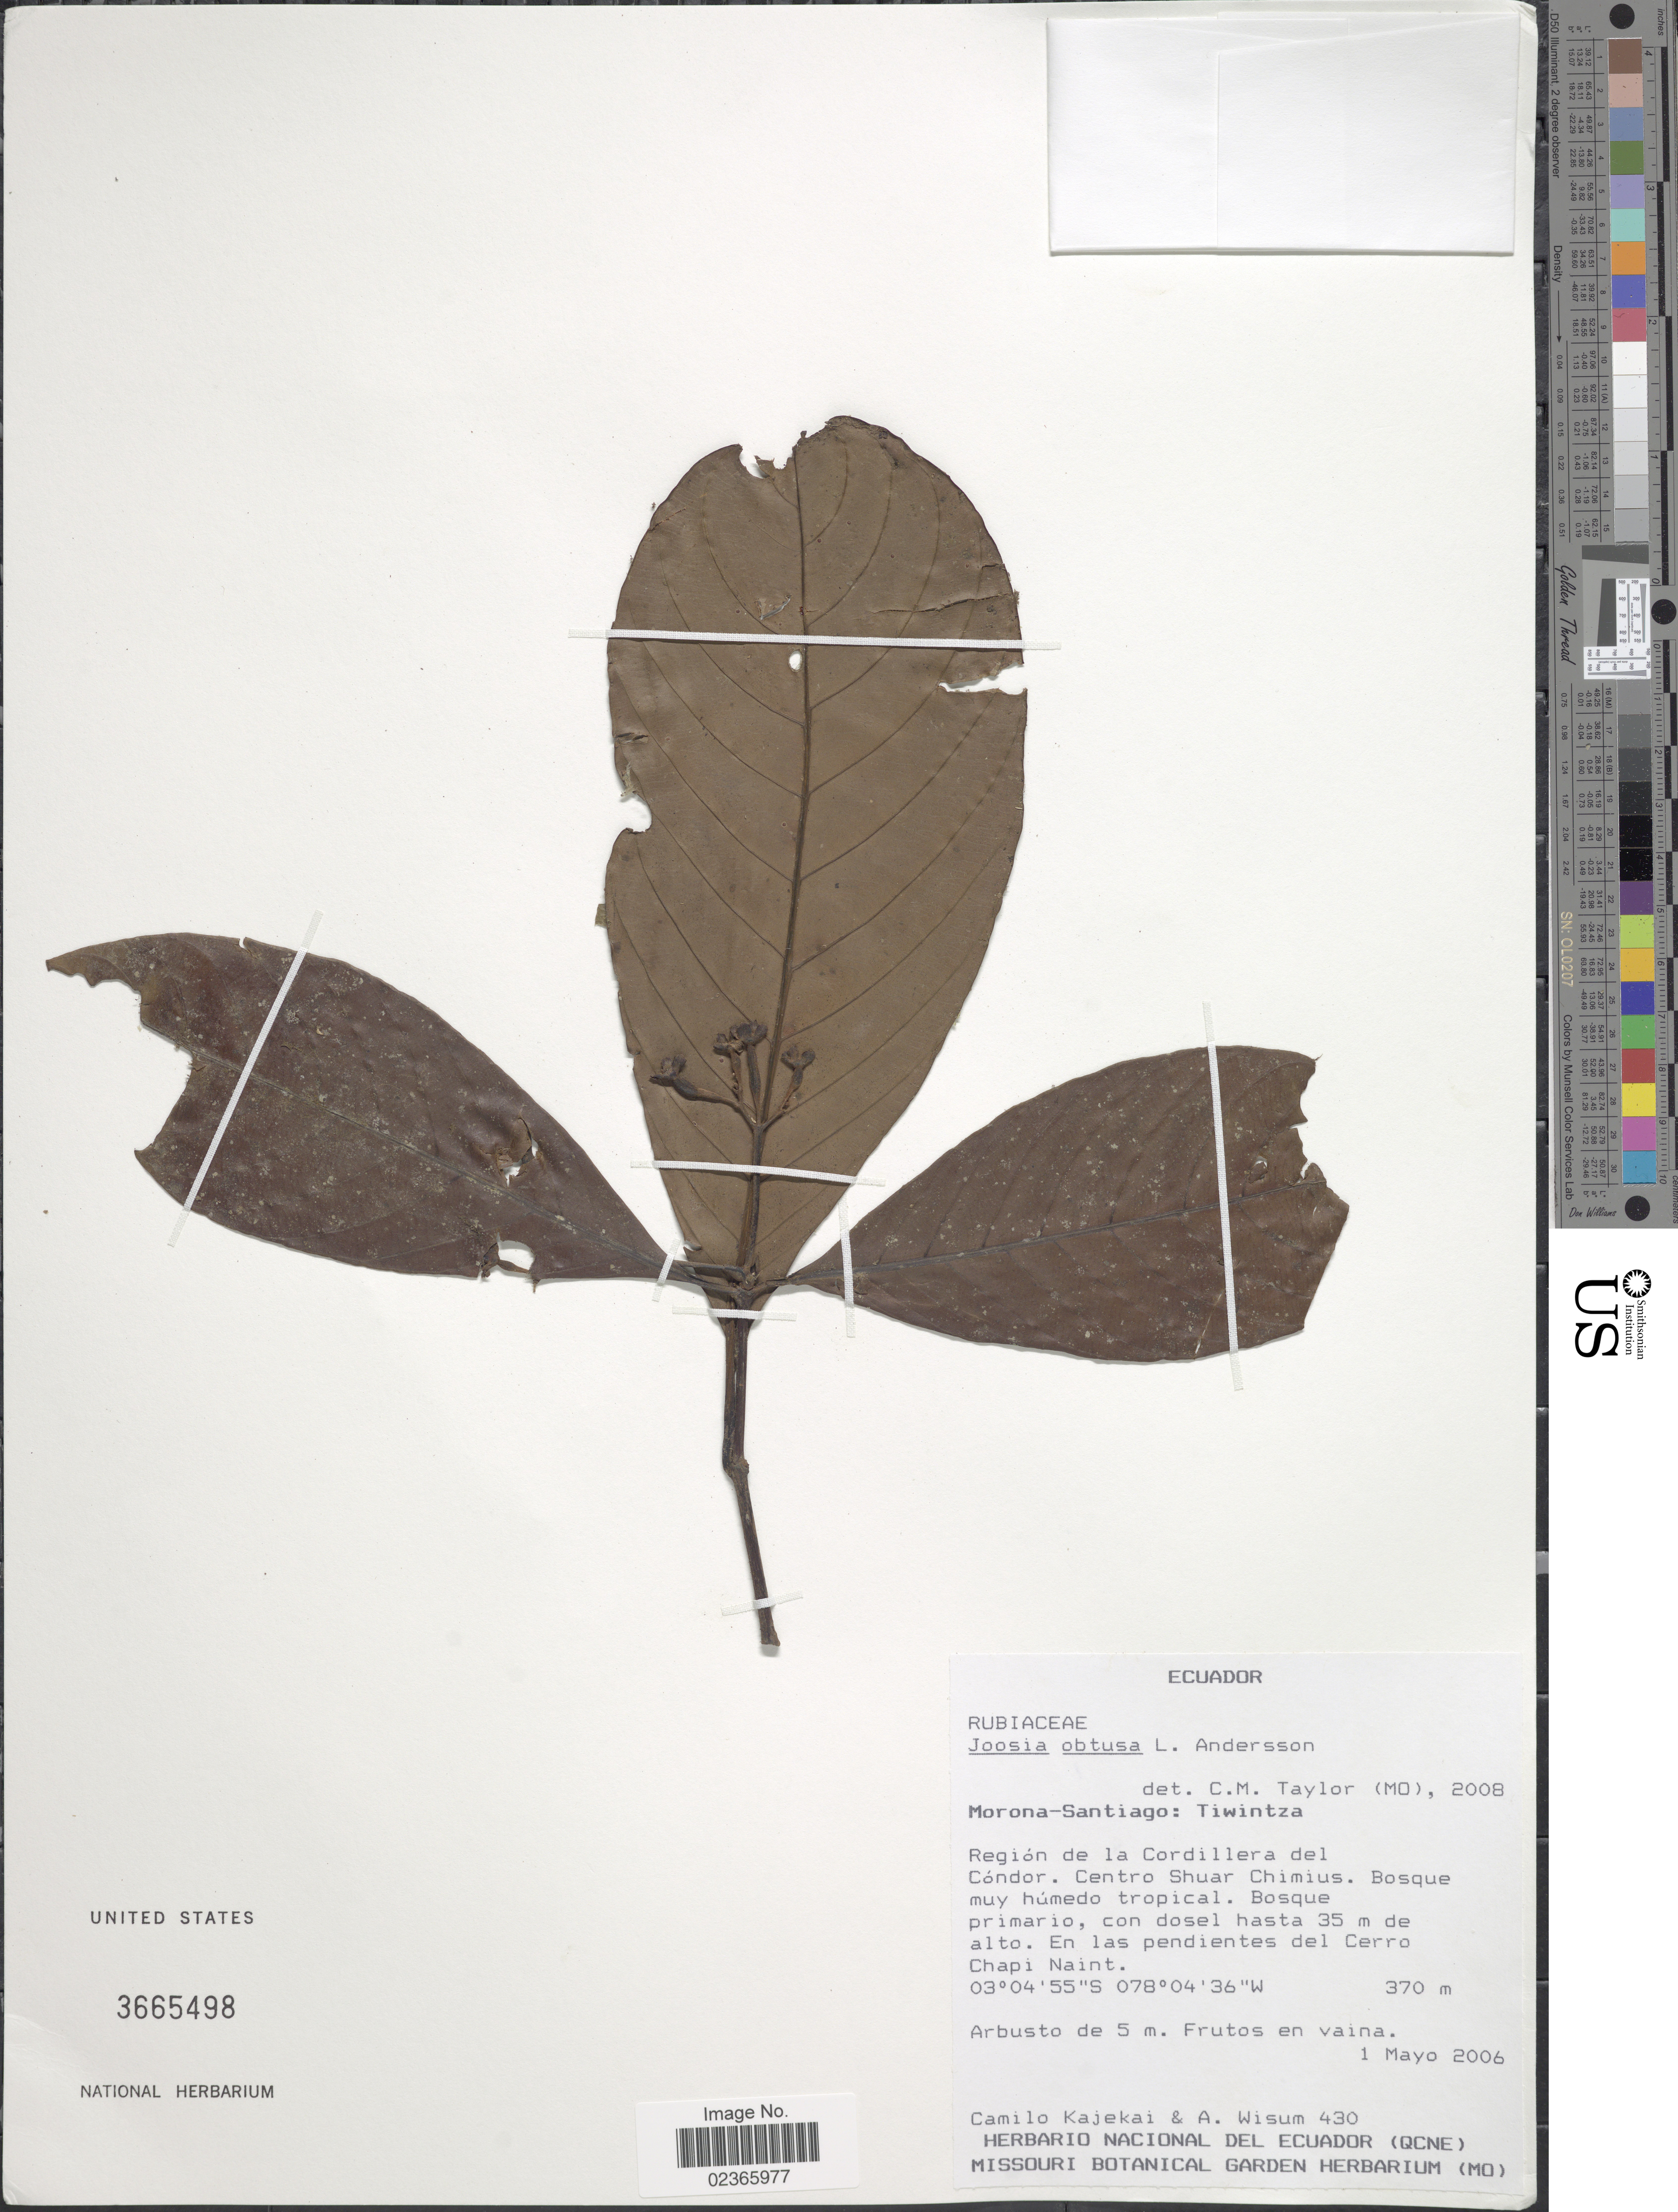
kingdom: Plantae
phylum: Tracheophyta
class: Magnoliopsida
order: Gentianales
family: Rubiaceae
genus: Joosia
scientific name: Joosia obtusa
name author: L. Andersson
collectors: C. Kajekai & A. Wisum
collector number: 430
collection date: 2006-05-01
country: Ecuador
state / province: Morona-Santiago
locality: Morona-Santiago: Tiwintza Region de la Cordillera del Condor, Centro Shuar Chimius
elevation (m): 370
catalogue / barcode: US 3665498